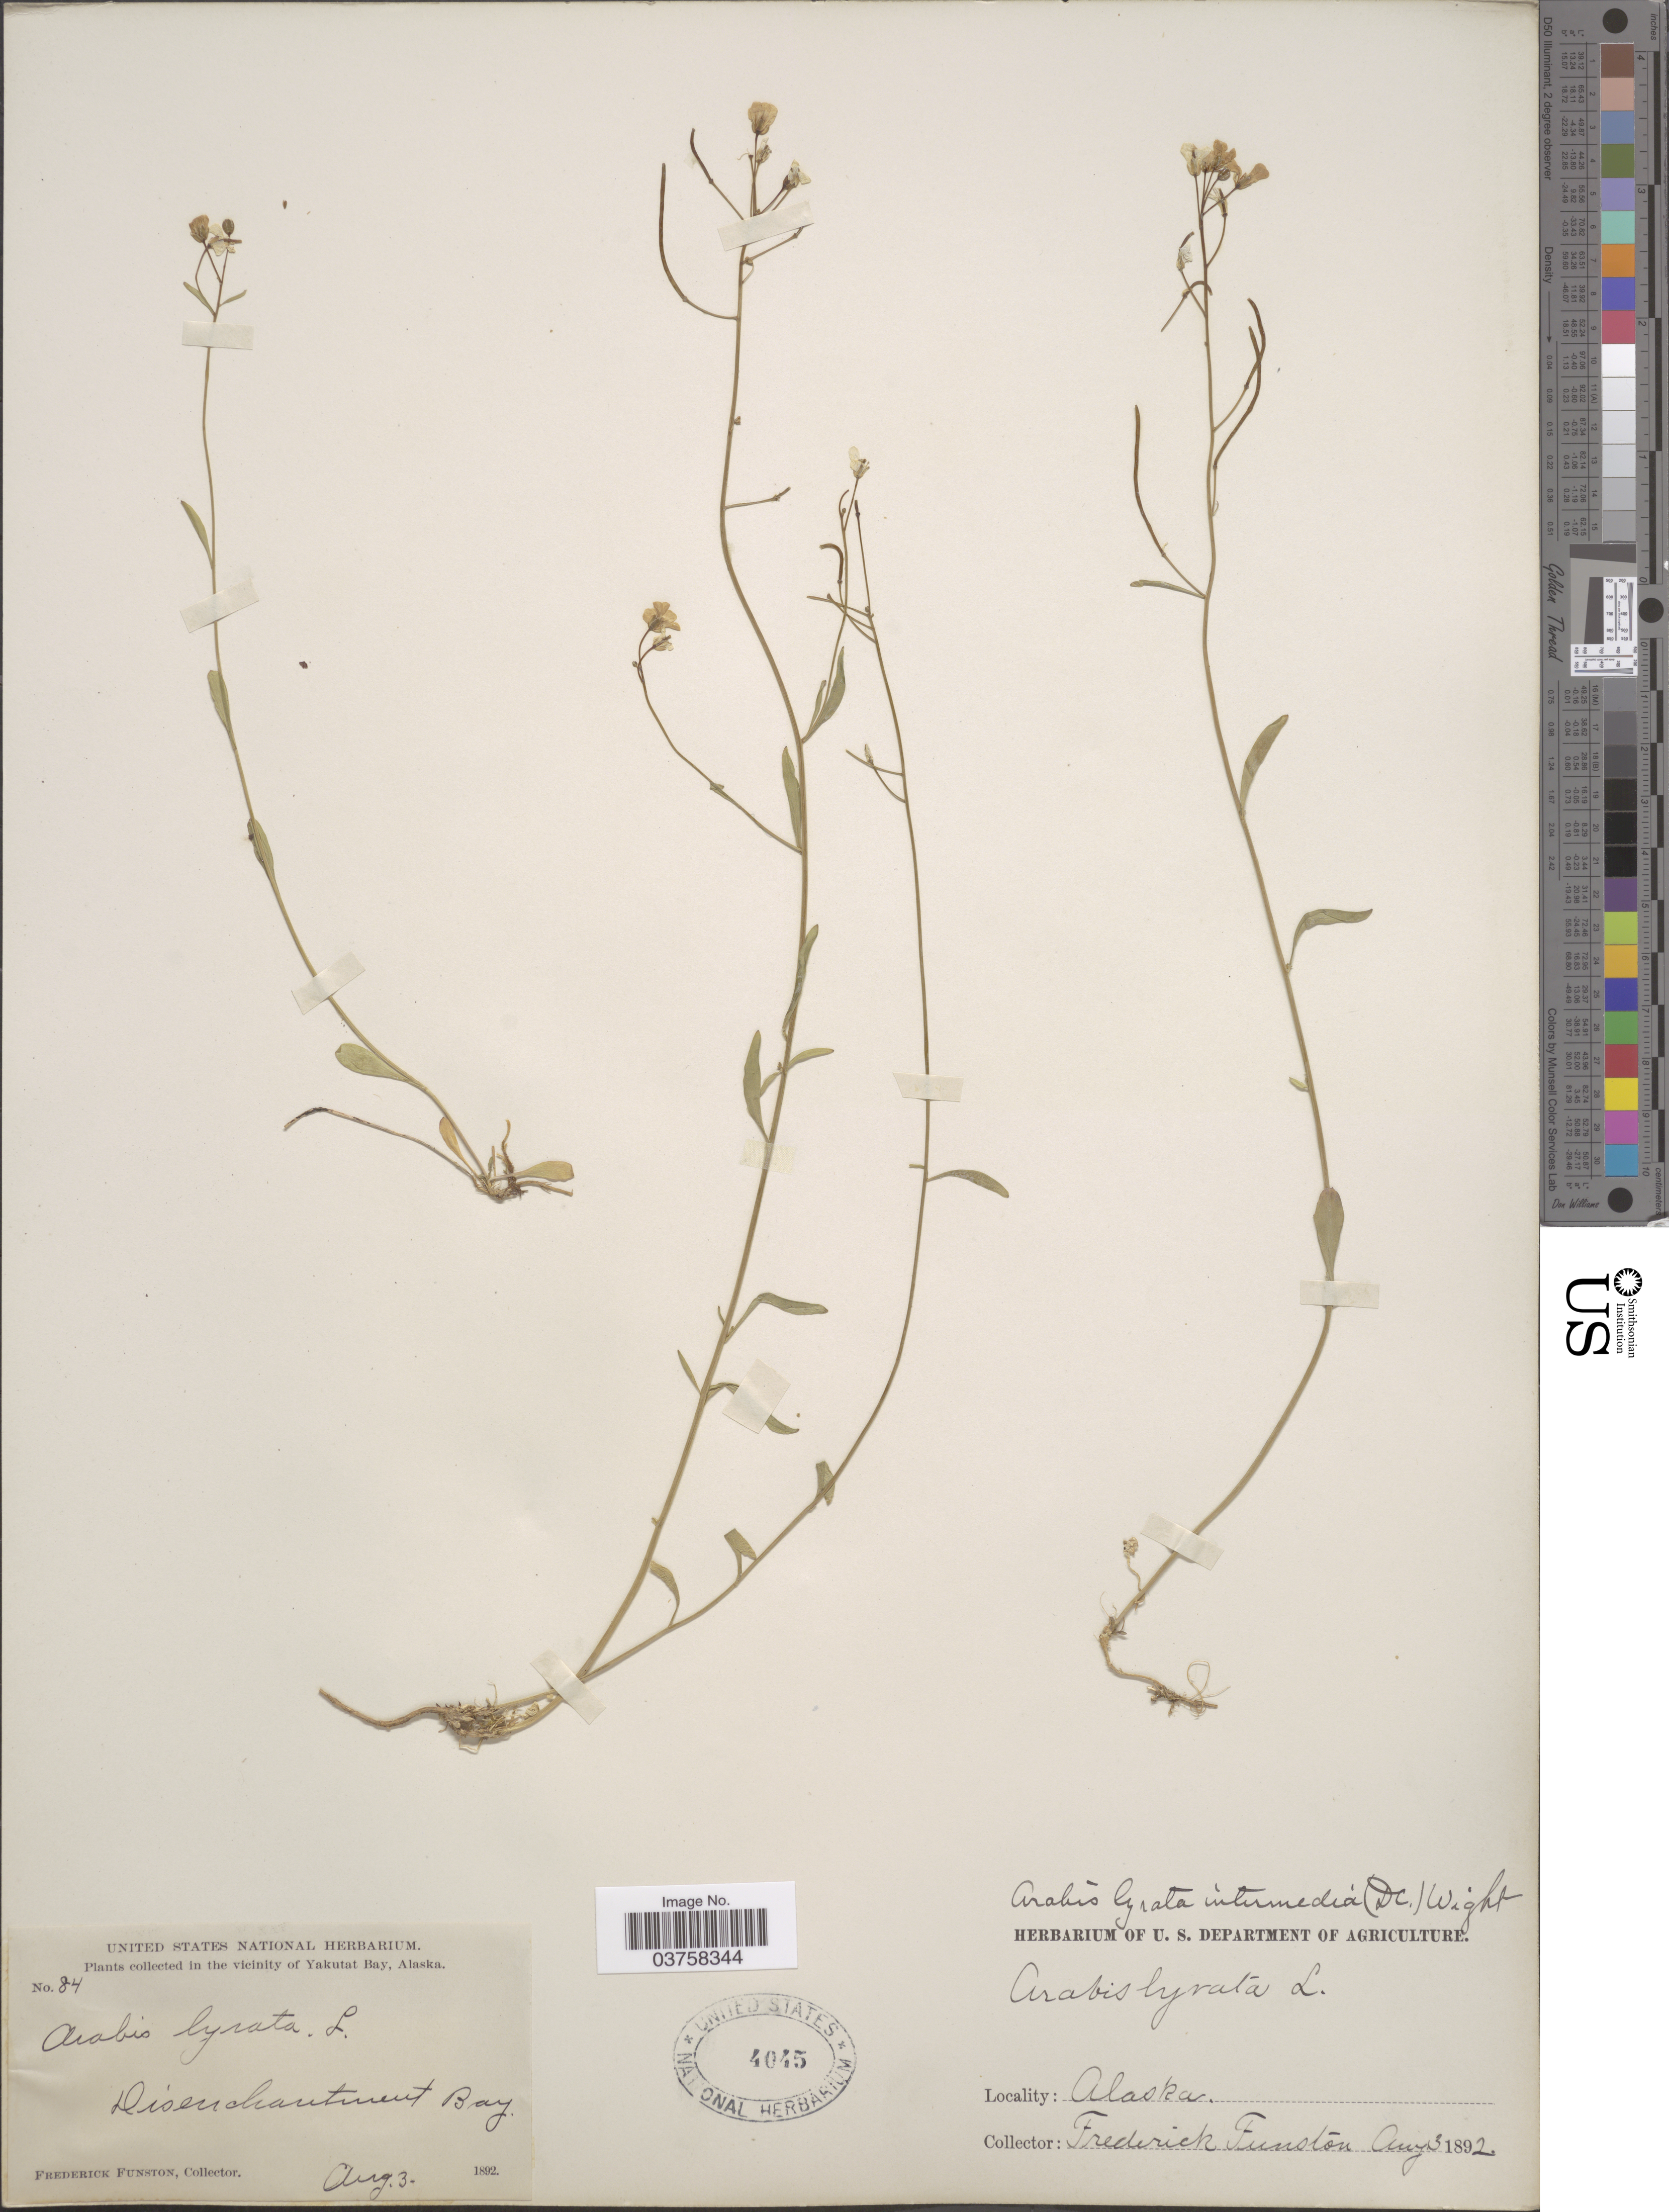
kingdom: Plantae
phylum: Tracheophyta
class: Magnoliopsida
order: Brassicales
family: Brassicaceae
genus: Arabidopsis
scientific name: Arabidopsis lyrata subsp. kamchatica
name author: (Fisch. ex DC.) O'Kane & Al-Shehbaz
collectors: F. Funston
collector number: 84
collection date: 1892-08-03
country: United States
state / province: Alaska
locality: In the vicinity of Yakutat Bay. Disenchantment Bay.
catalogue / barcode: US 4045